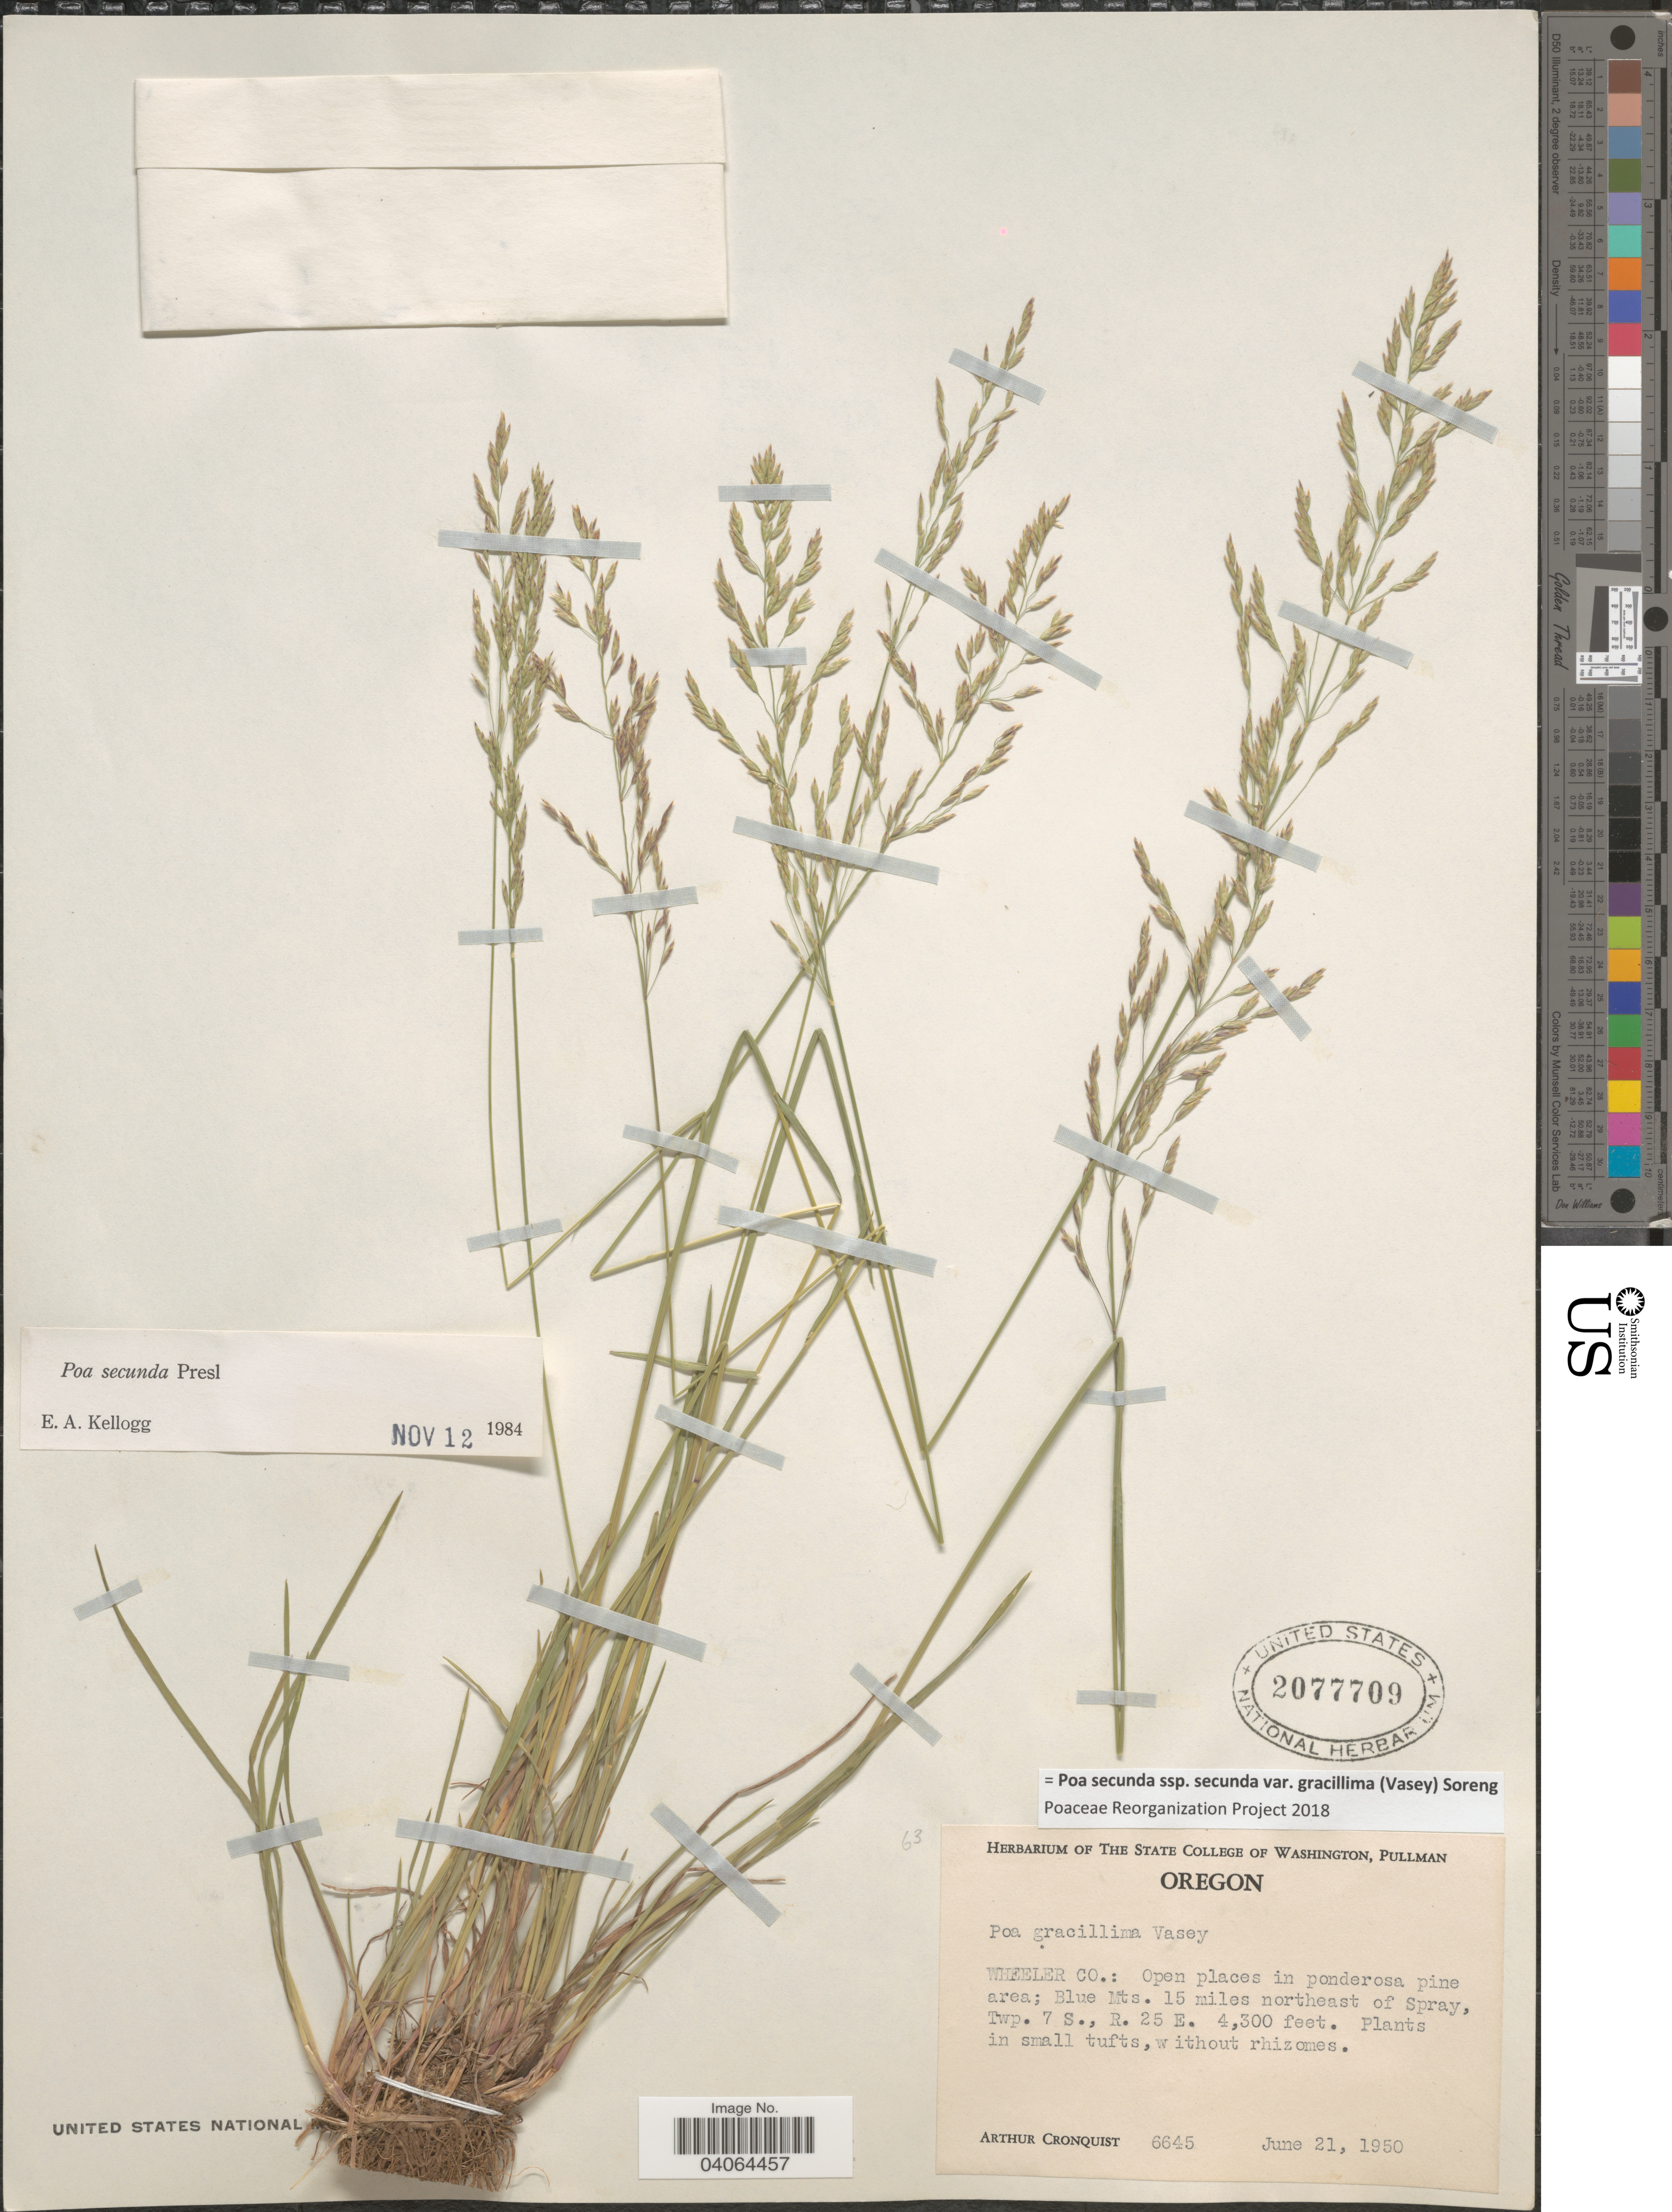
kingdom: Plantae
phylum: Tracheophyta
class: Liliopsida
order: Poales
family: Poaceae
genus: Poa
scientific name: Poa secunda subsp. secunda var. gracillima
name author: (Vasey) Soreng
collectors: A. J. Cronquist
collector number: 6645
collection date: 1950-06-21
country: United States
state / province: Oregon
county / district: Wheeler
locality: Wheeler Co.: Blue Mts. 15 miles northeast of Spray, Twp. 7 S., R. 25 E.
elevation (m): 1311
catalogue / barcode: US 2077709